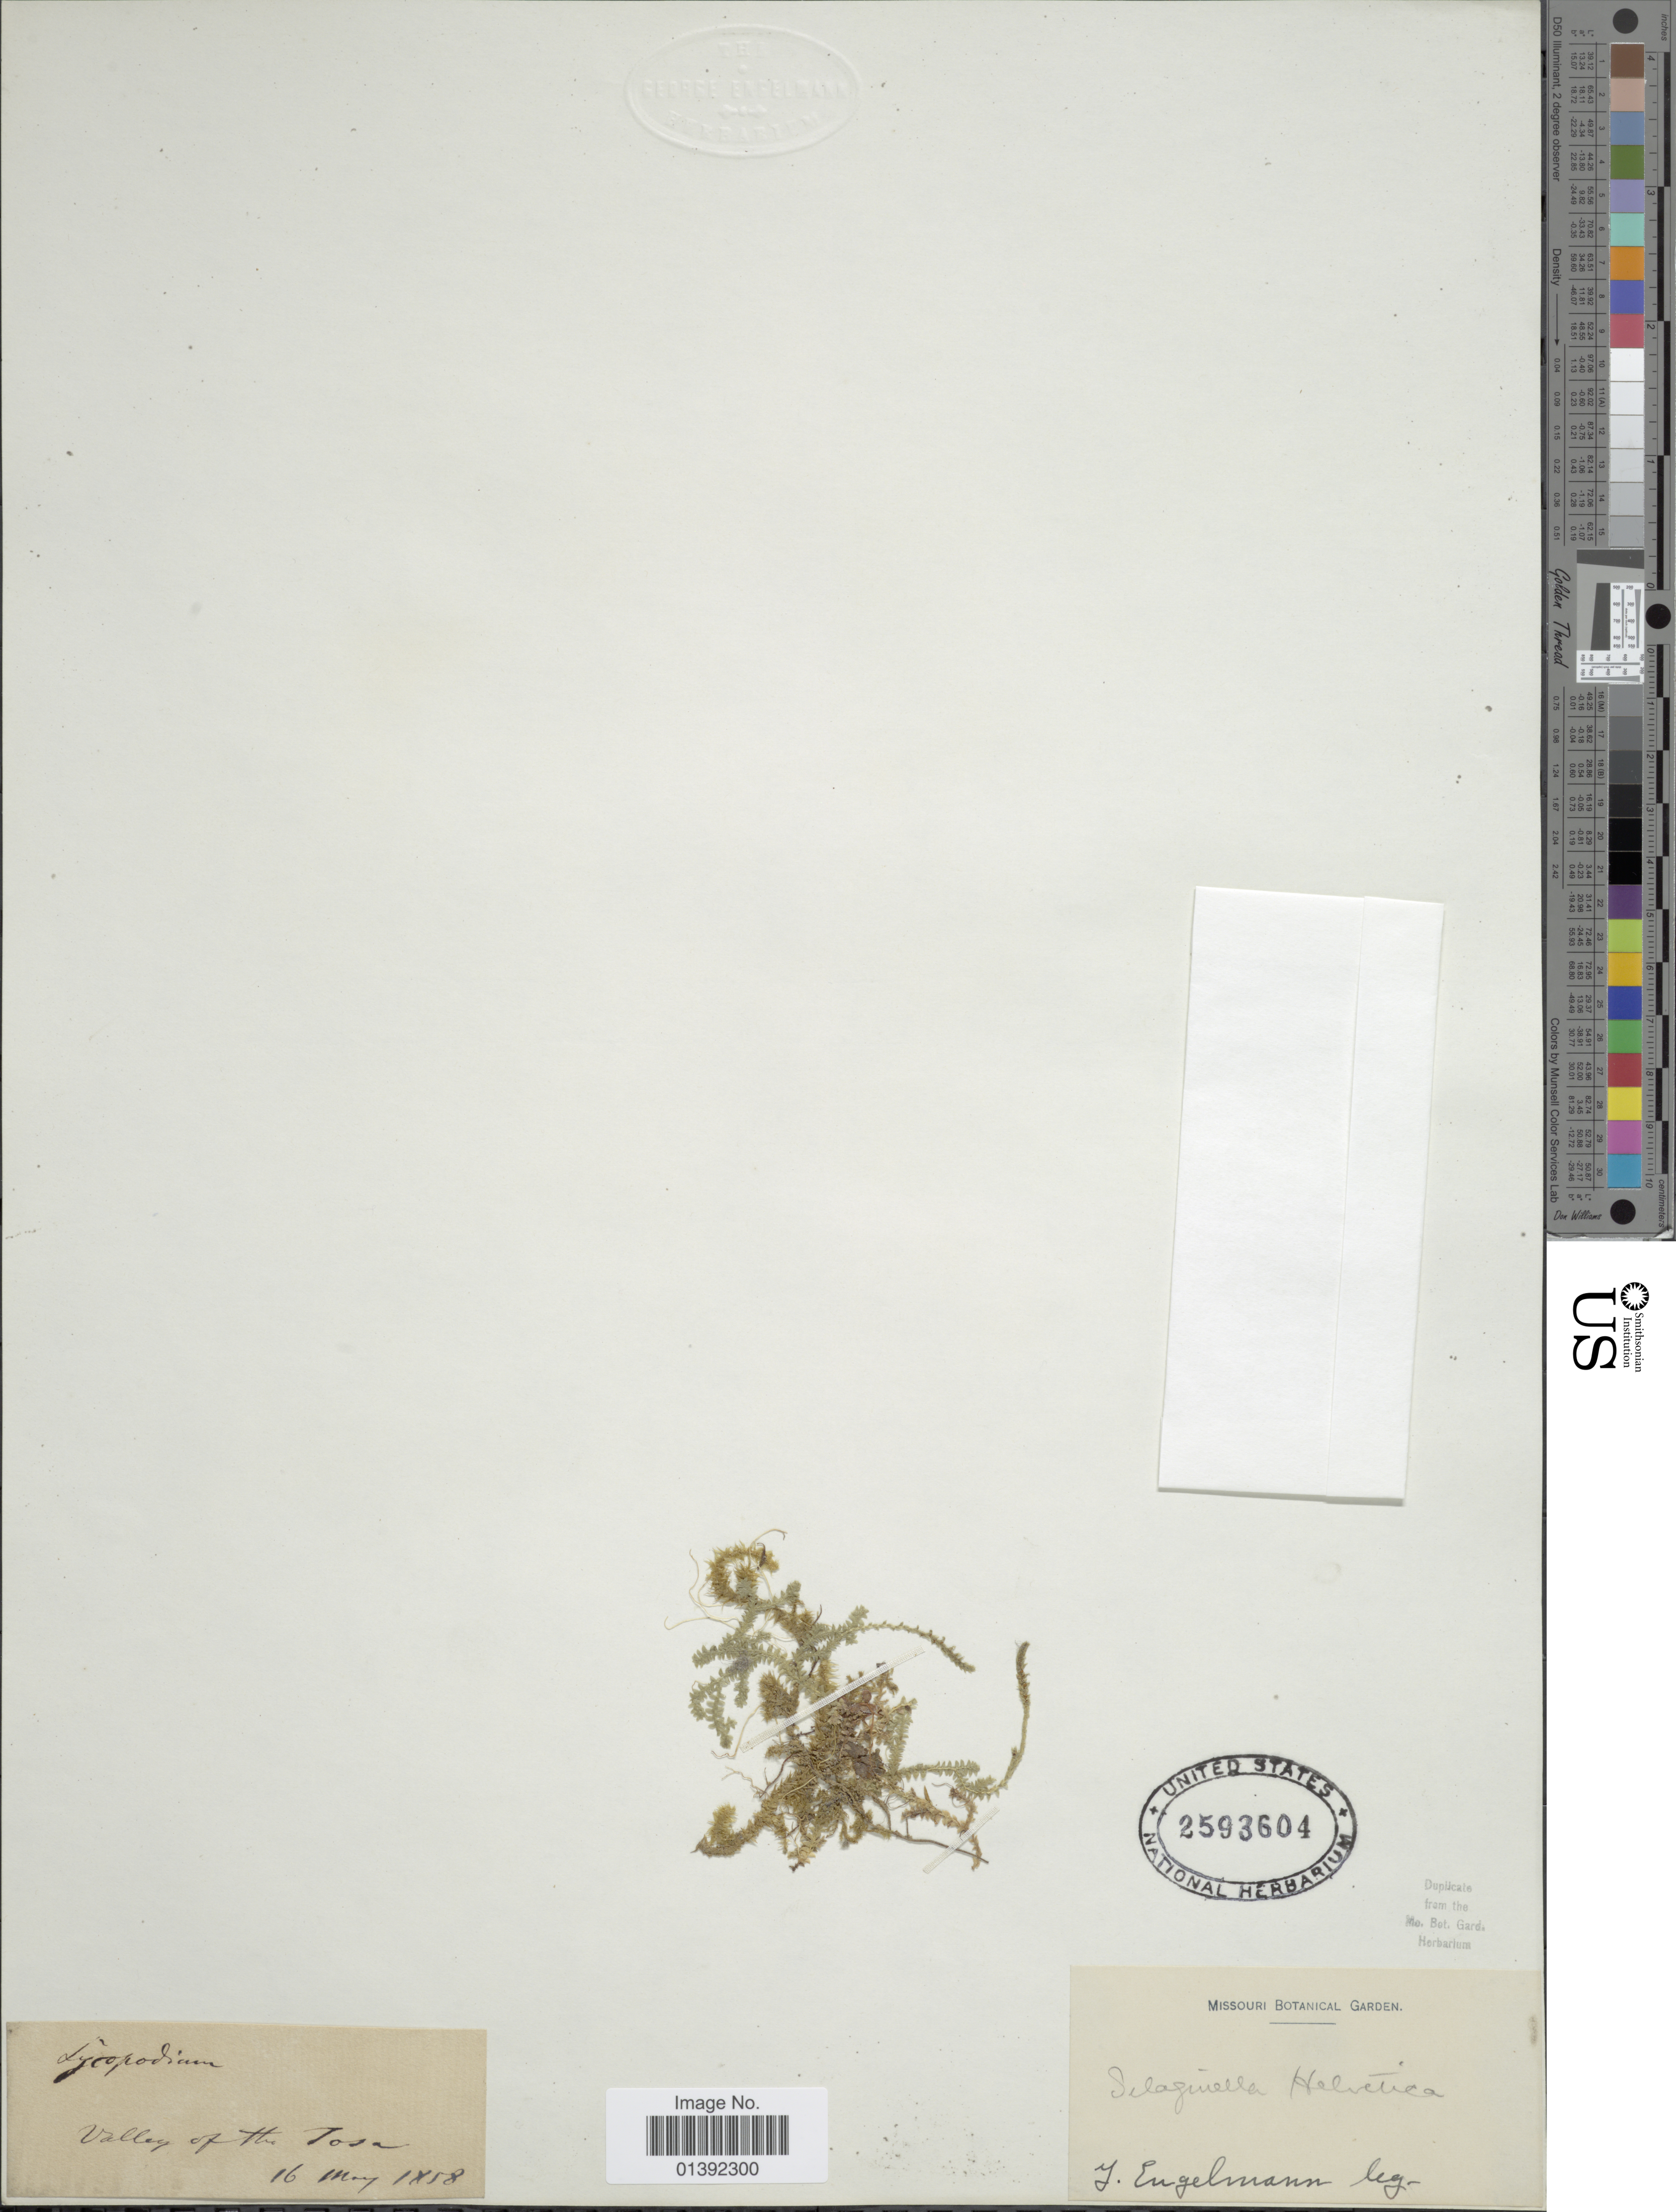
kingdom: Plantae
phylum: Tracheophyta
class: Lycopodiopsida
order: Selaginellales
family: Selaginellaceae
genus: Selaginella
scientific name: Selaginella helvetica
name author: (L.) Spring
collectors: J. Engelmann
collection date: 1858-05-16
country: Italy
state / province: Piedmont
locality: Valley of the Tosa [interpreted]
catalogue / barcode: US 2593604